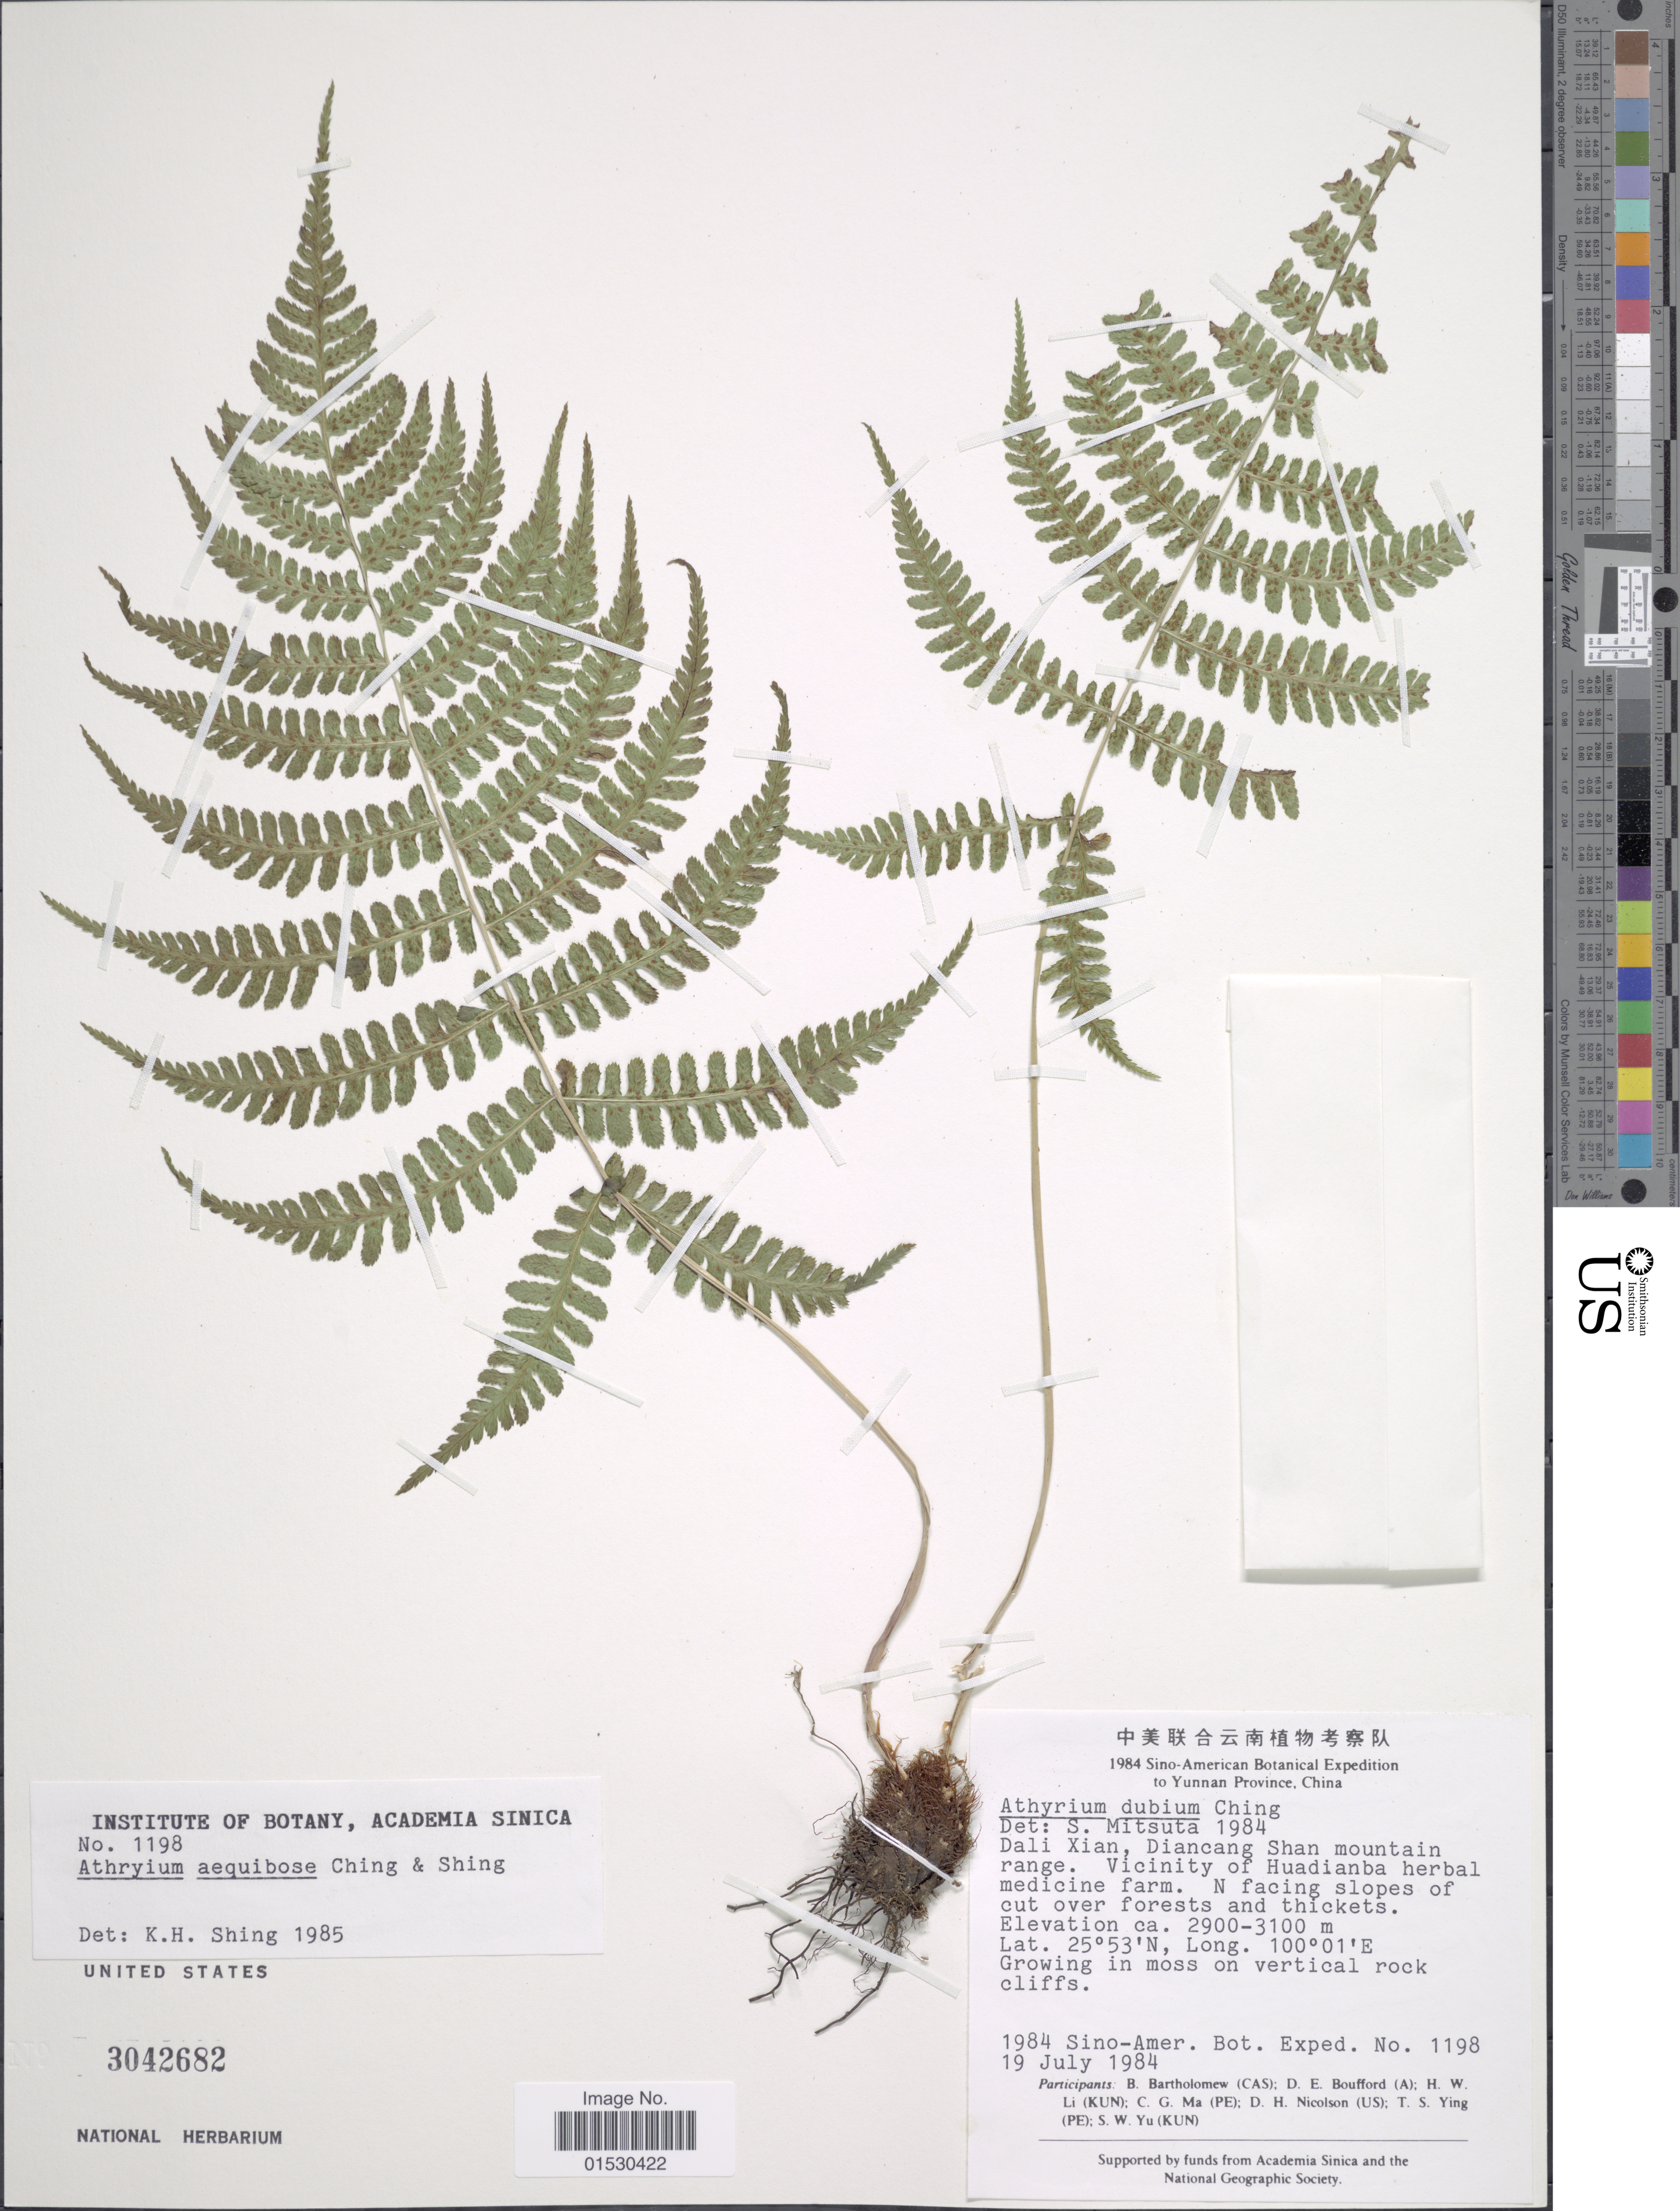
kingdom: Plantae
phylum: Tracheophyta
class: Polypodiopsida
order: Polypodiales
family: Athyriaceae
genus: Athyrium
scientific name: Athyrium aequibose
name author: Ching & Chien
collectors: Sino-Amer. Bot. Exped. 1984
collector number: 1198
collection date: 1984-07-19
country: China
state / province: Yunnan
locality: Dali Xian, Diancang Shan mountain range. Vicinity of Huaduanba herbal medicine farm. N facing slopes of cut over forests and thickets. Growing in moss on vertical rock cliffs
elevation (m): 2900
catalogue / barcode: US 3042682